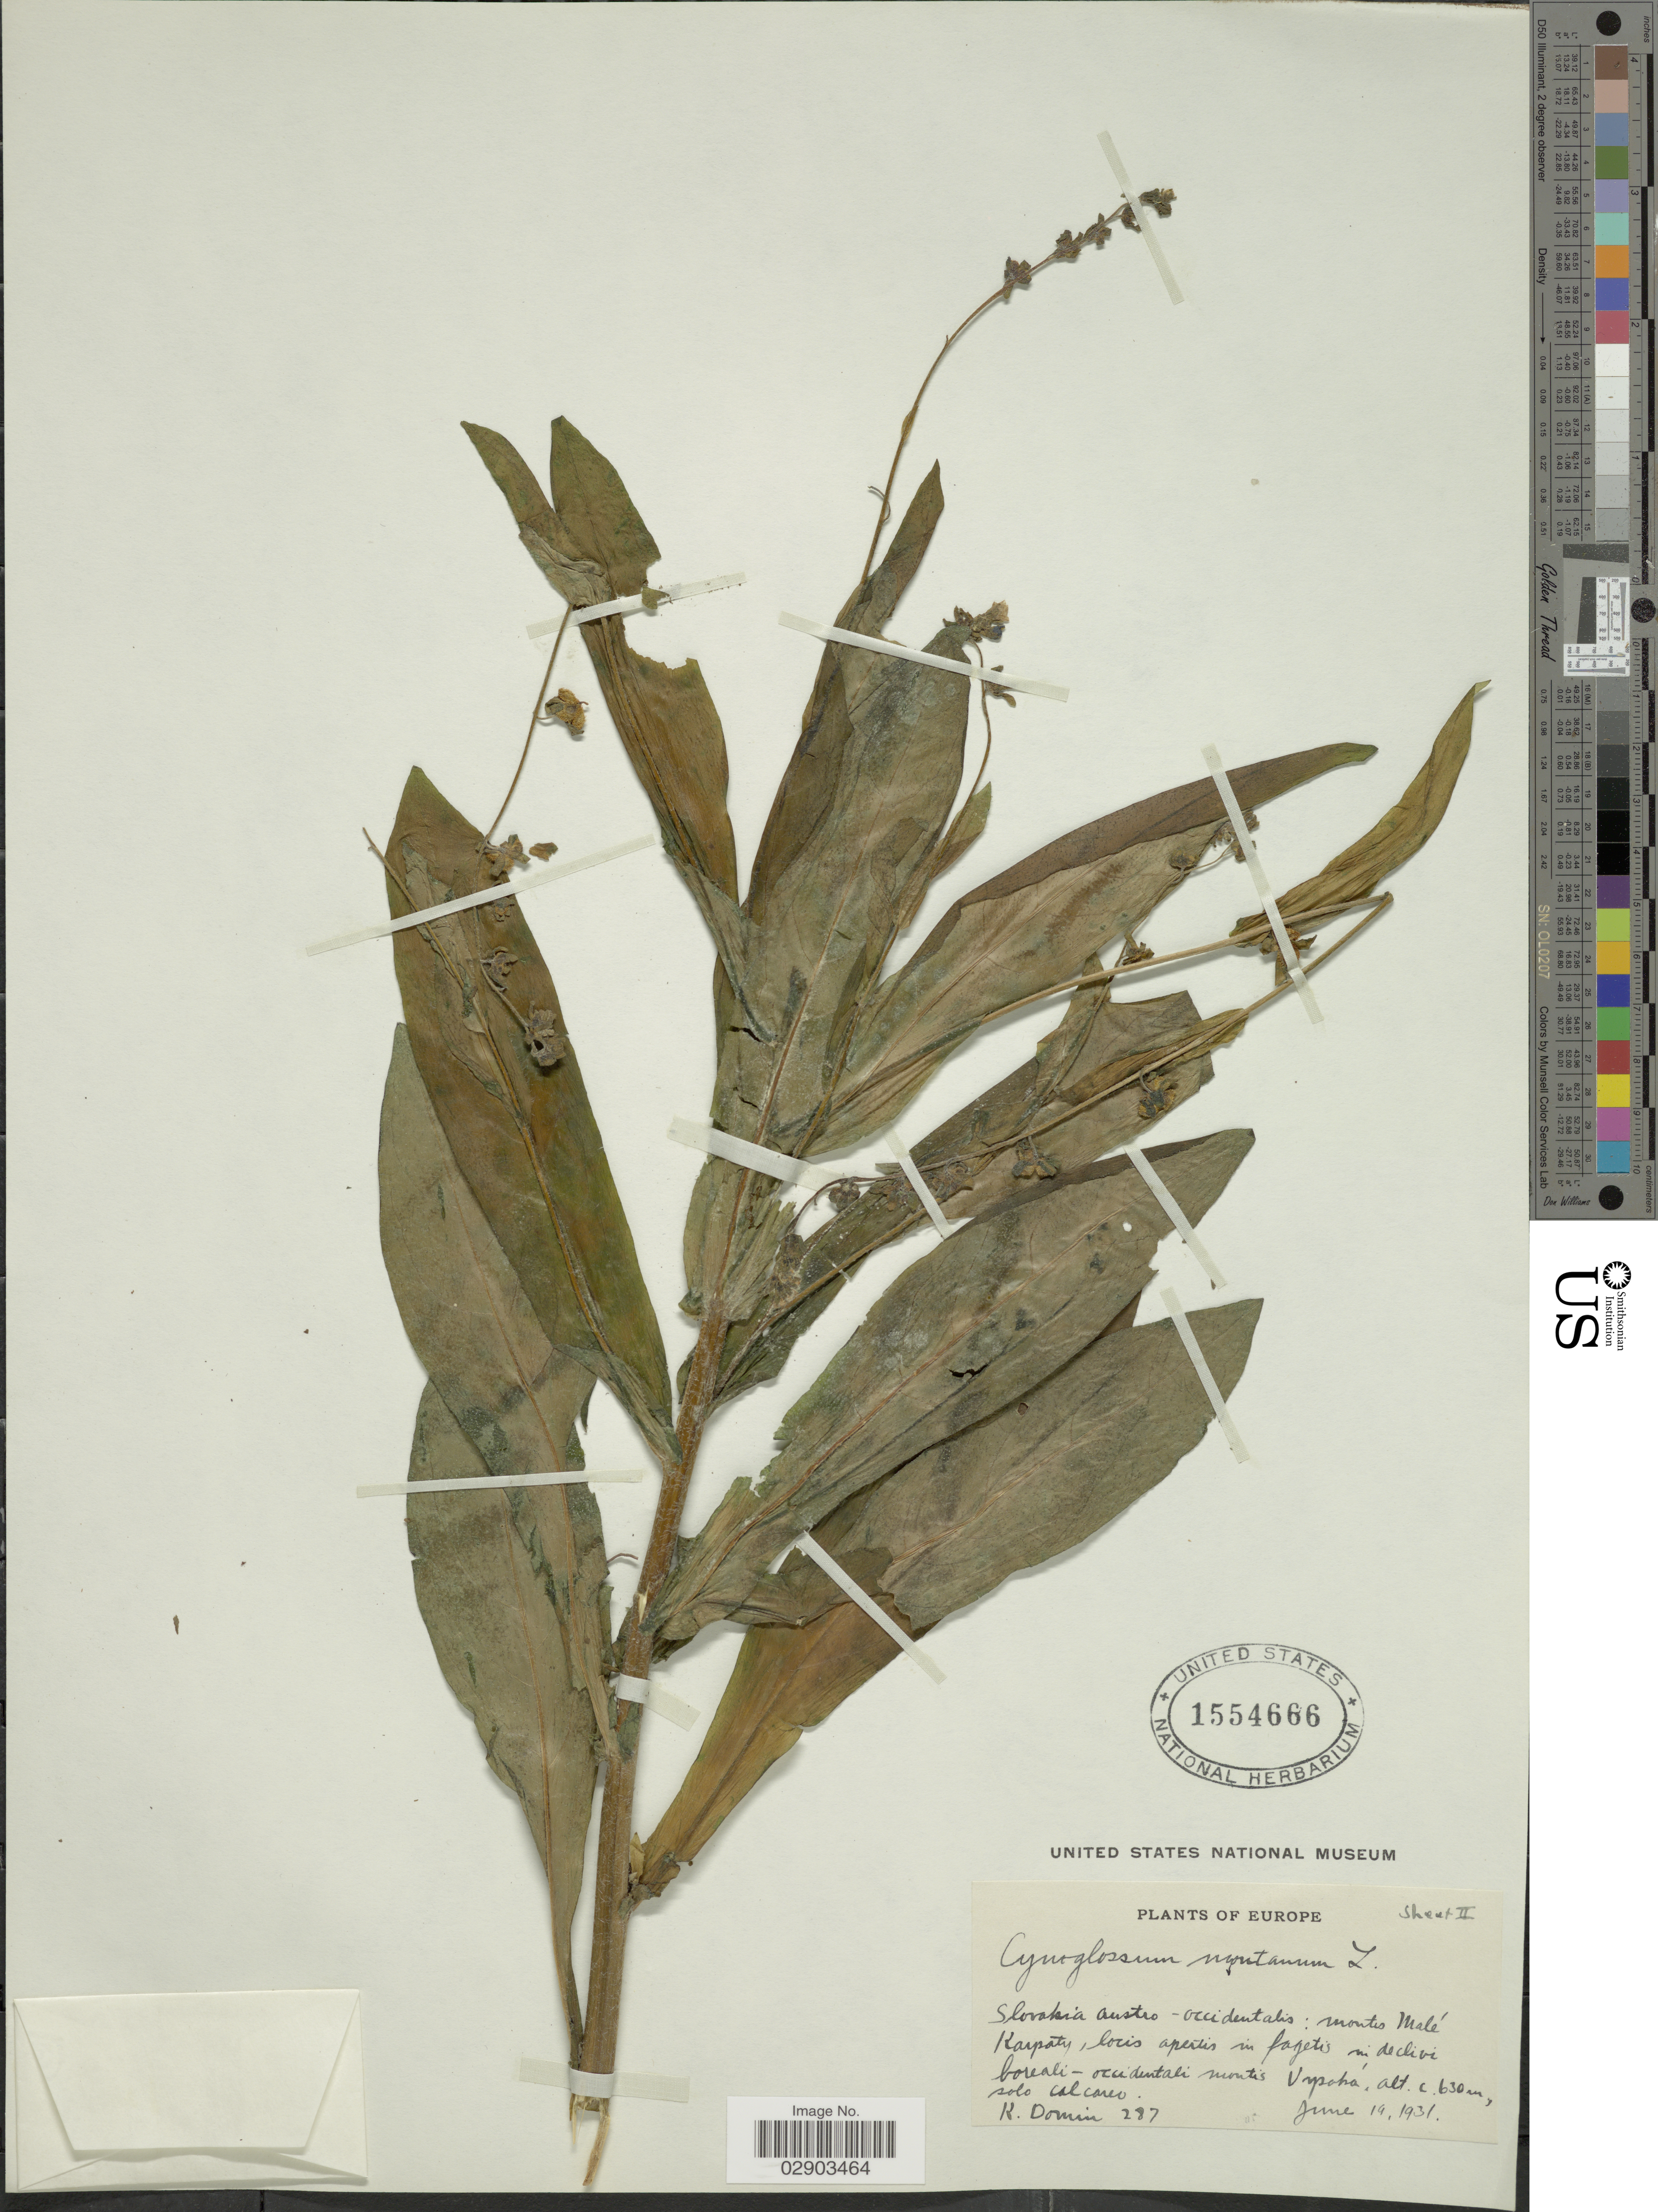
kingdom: Plantae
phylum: Tracheophyta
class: Magnoliopsida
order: Boraginales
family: Boraginaceae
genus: Cynoglossum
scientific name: Cynoglossum montanum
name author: L.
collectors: K. Domin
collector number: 287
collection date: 1931-06-19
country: Slovakia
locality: Slovakia austro-occidentalis: montes Malé Karpaty, locis apertis in fagetis in declivi boreali-occidentali montis Vysoká.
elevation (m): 630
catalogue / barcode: US 1554666